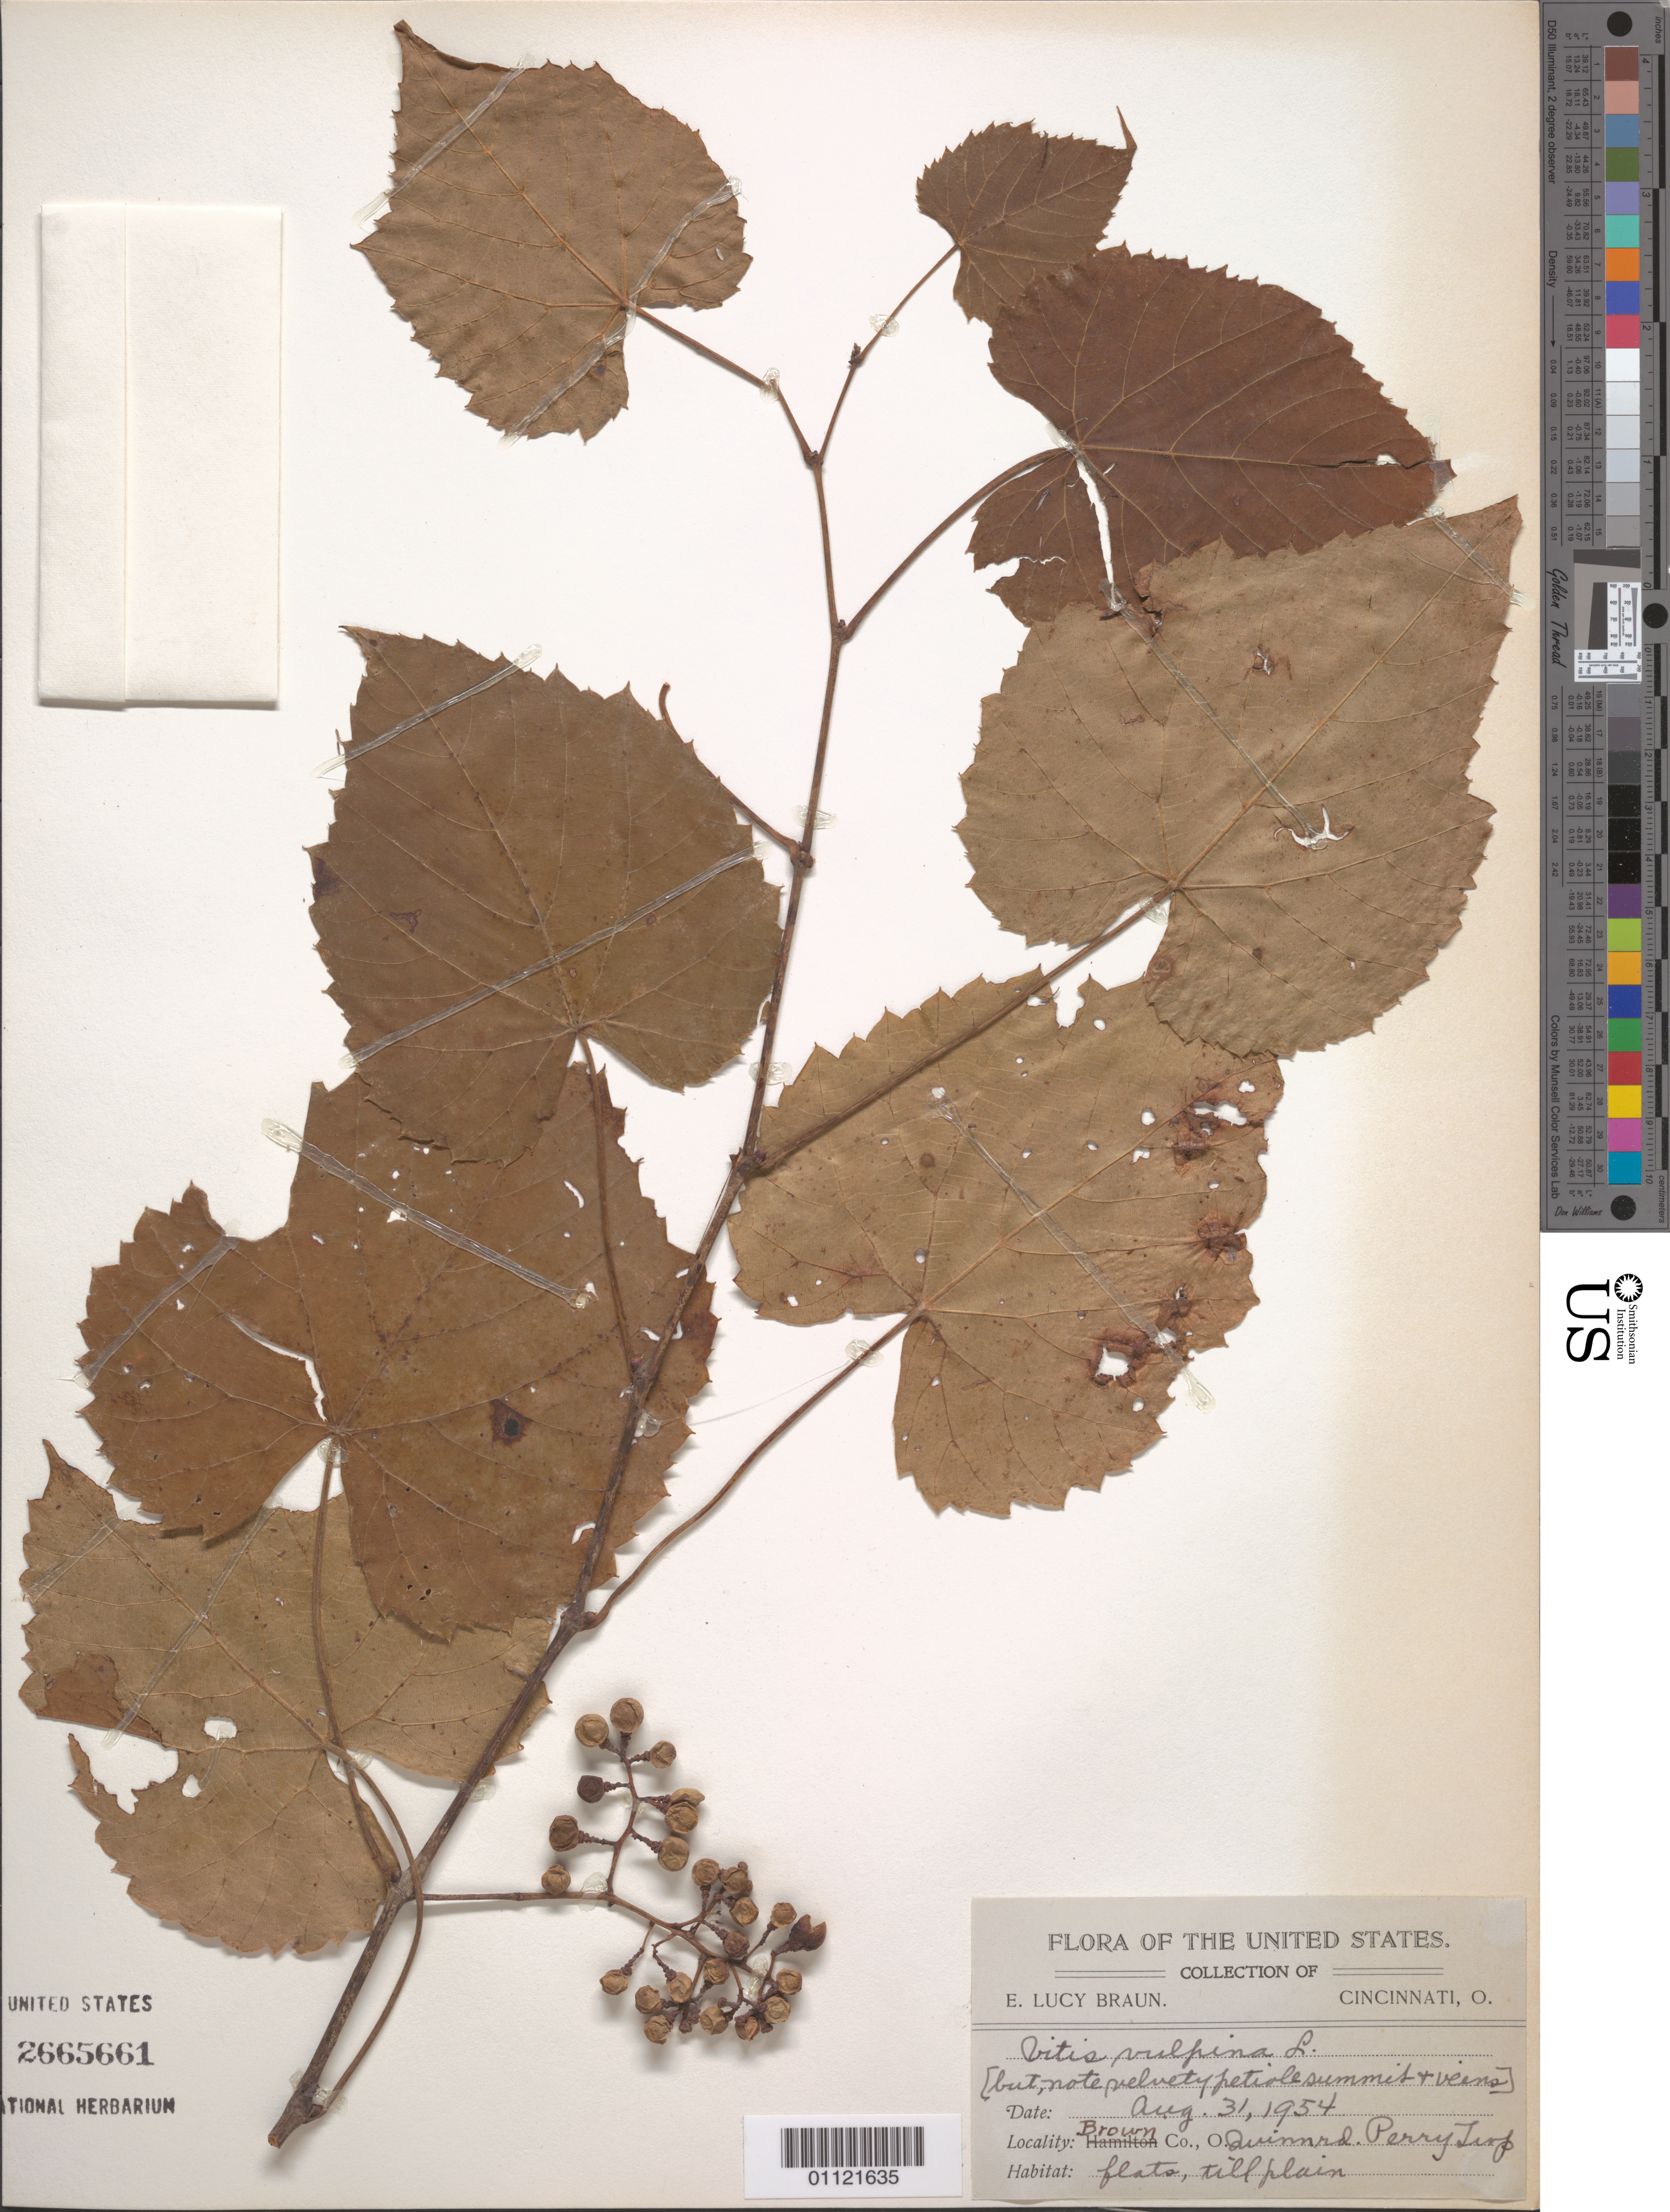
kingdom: Plantae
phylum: Tracheophyta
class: Magnoliopsida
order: Vitales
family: Vitaceae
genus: Vitis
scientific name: Vitis vulpina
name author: L.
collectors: E. L. Braun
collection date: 1954-08-31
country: United States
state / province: Ohio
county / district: Brown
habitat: flats, till plain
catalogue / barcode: US 2665661